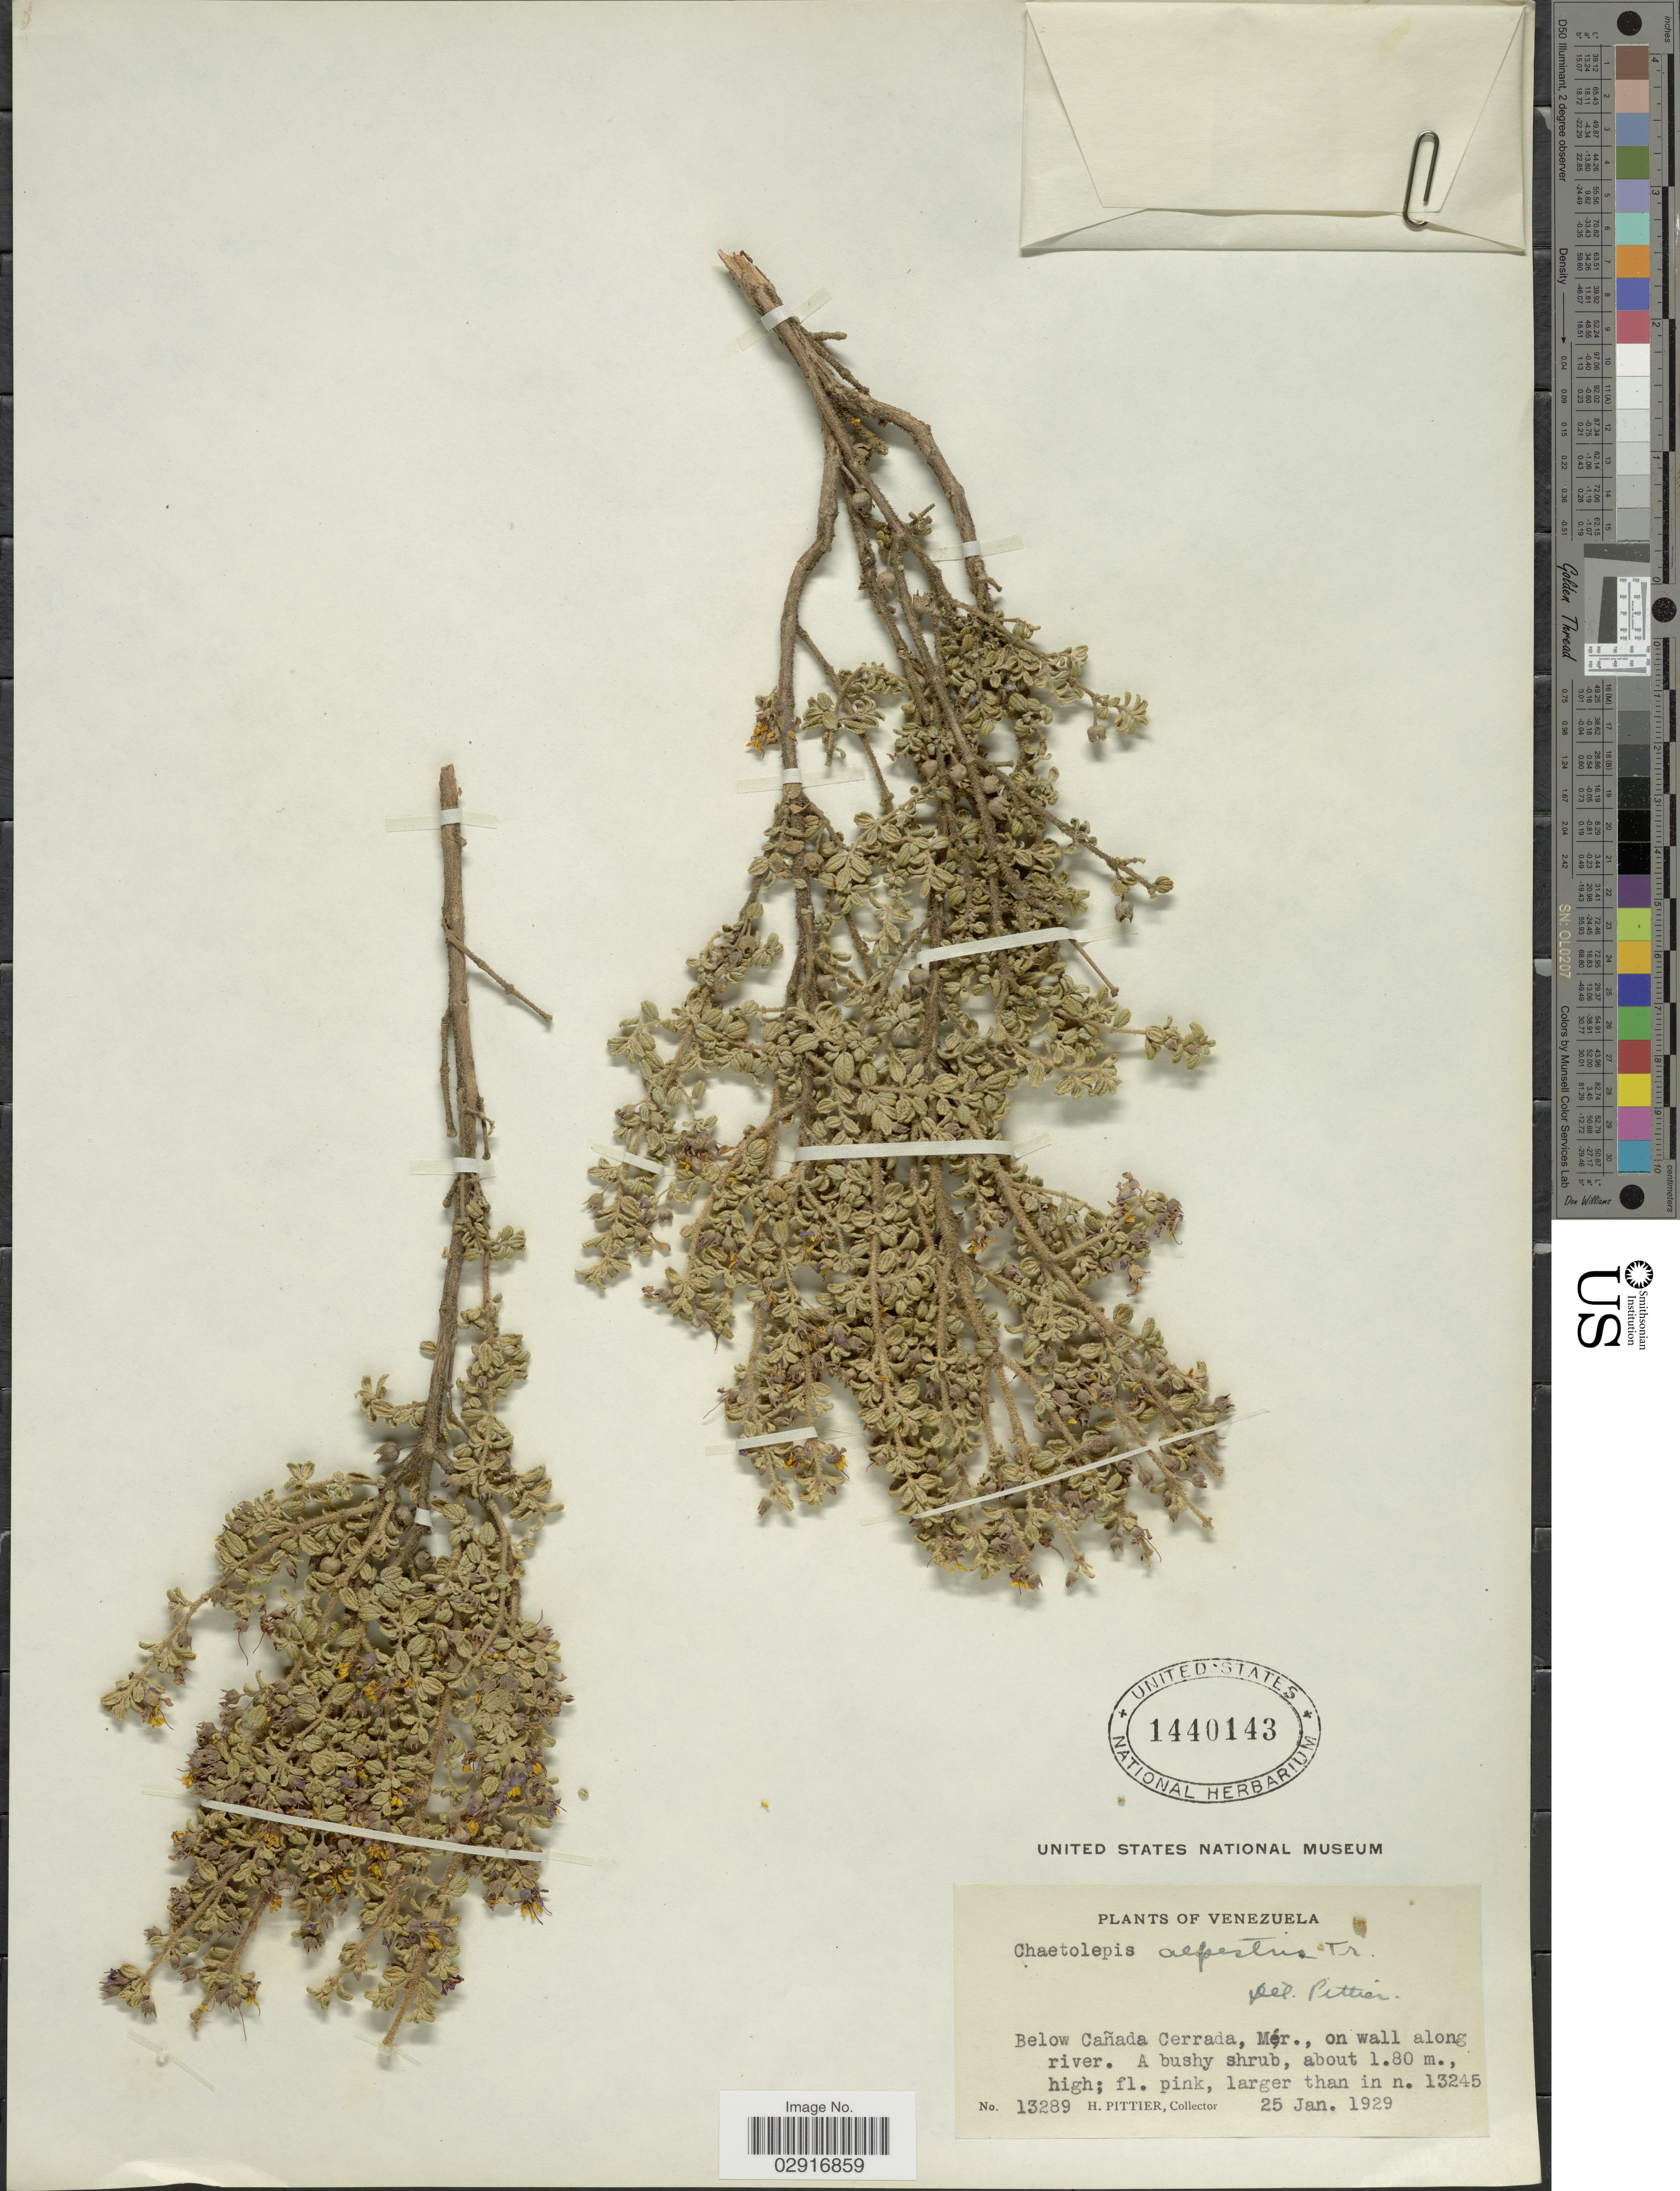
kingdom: Plantae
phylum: Tracheophyta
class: Magnoliopsida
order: Myrtales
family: Melastomataceae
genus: Chaetolepis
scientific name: Chaetolepis lindeniana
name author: (Naudin) Triana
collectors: H. F. Pittier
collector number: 13289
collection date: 1929-01-25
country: Venezuela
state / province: Mérida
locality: Below Cañada Cerrada, Mér., on wall along river.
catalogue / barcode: US 1440143